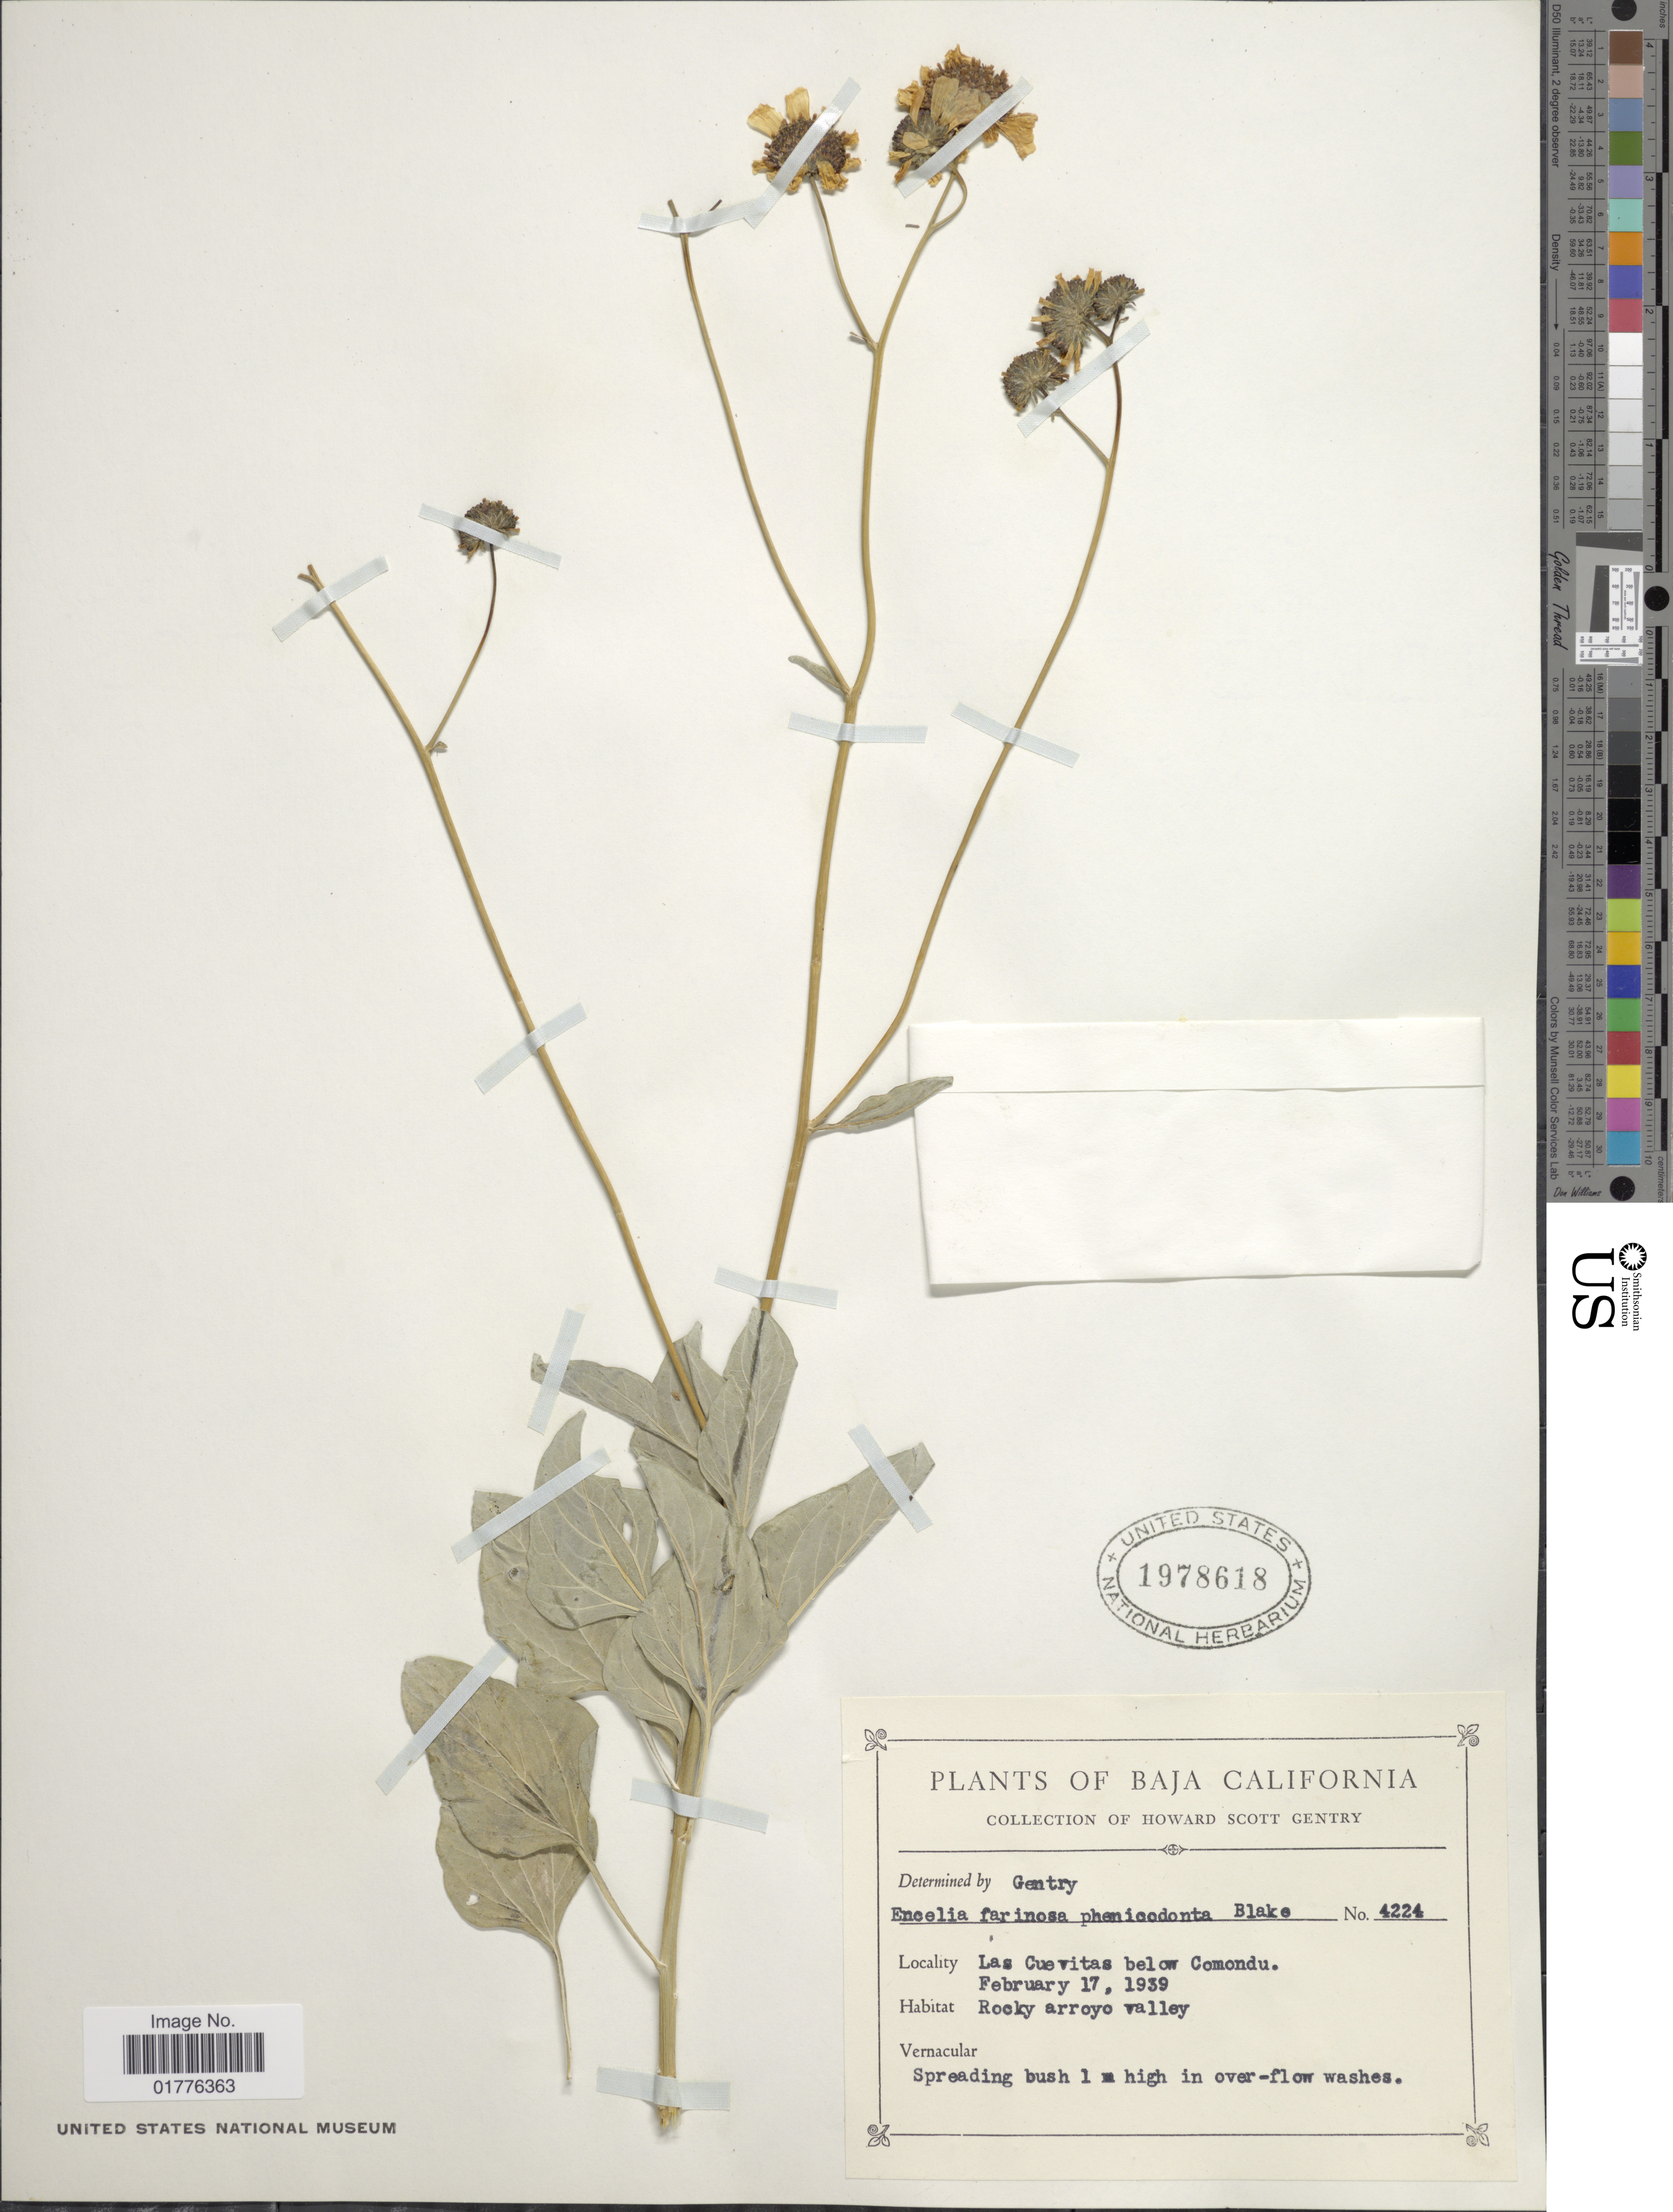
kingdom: Plantae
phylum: Tracheophyta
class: Magnoliopsida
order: Asterales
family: Asteraceae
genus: Encelia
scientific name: Encelia farinosa f. phenicodonta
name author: S.F. Blake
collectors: H. S. Gentry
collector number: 4224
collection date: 1939-02-17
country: Mexico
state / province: Baja California Sur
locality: Las Cuevitas below Comondu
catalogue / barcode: US 1978618